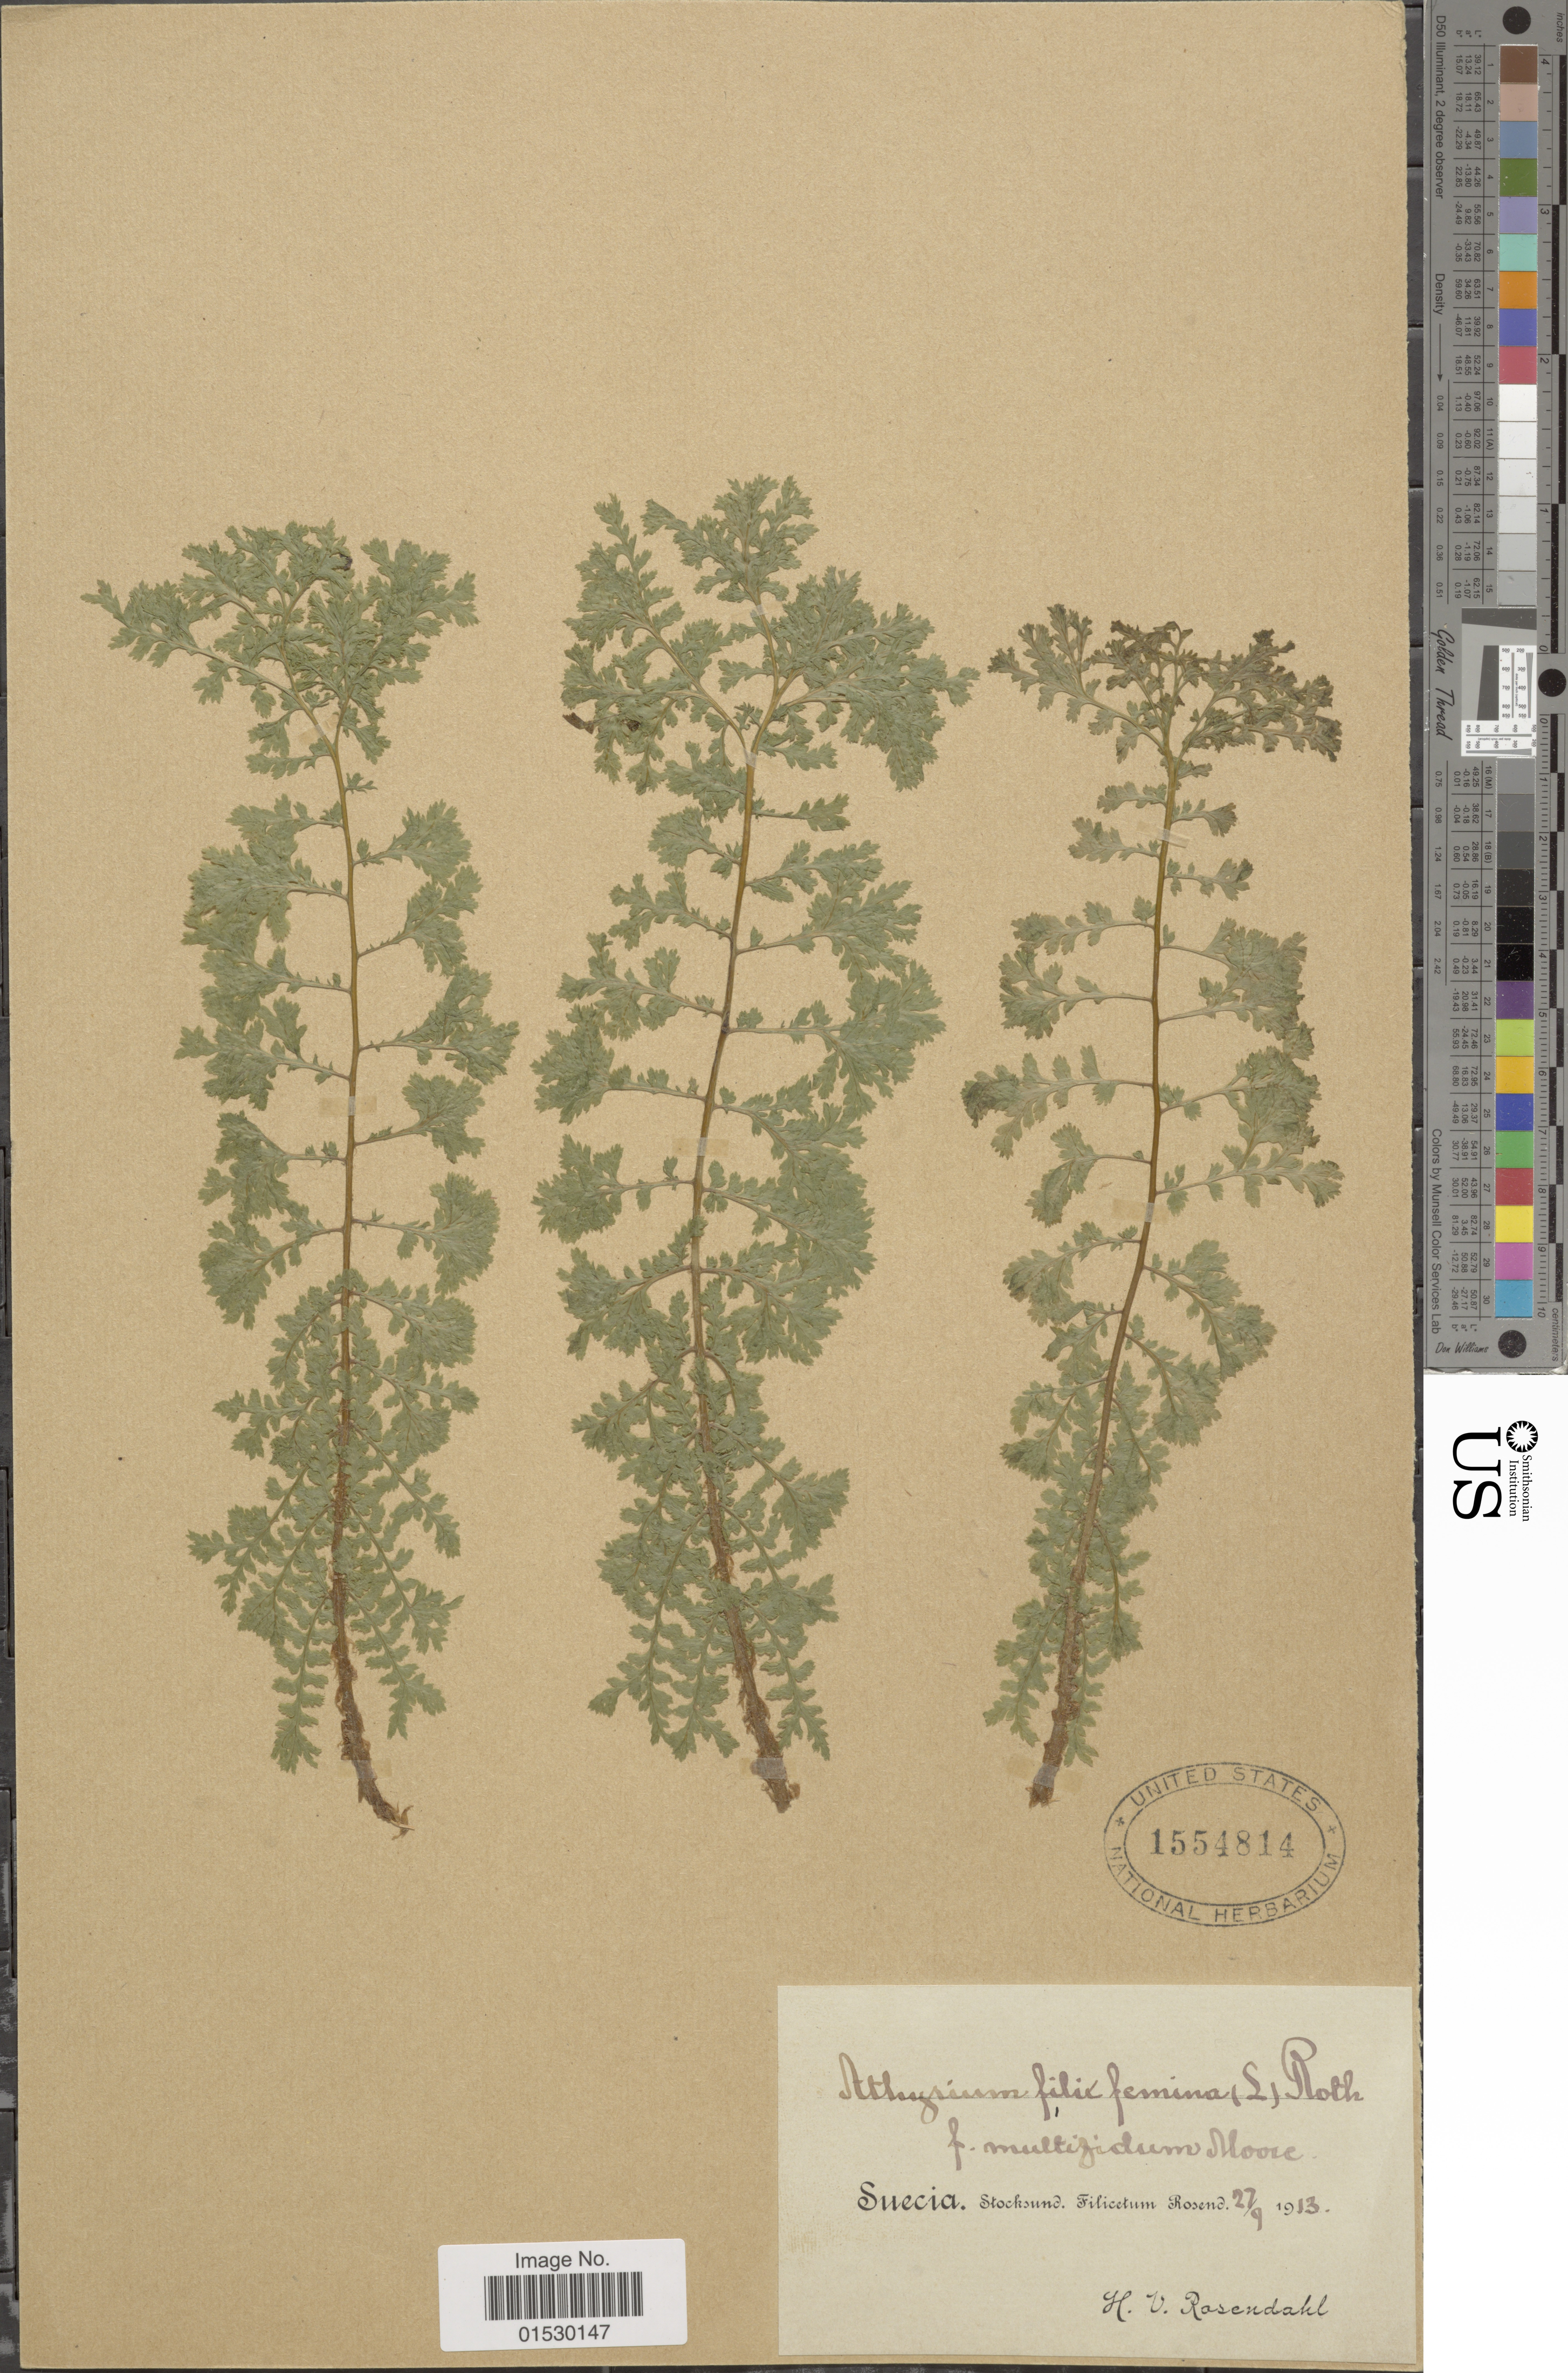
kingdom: Plantae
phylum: Tracheophyta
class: Polypodiopsida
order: Polypodiales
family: Athyriaceae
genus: Athyrium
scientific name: Athyrium filix-femina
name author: (L.) Roth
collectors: H. V. Rosendahl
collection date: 1913-09-27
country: Sweden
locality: Suecia, Stocksund., Filicetum Rosend.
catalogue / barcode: US 1554814